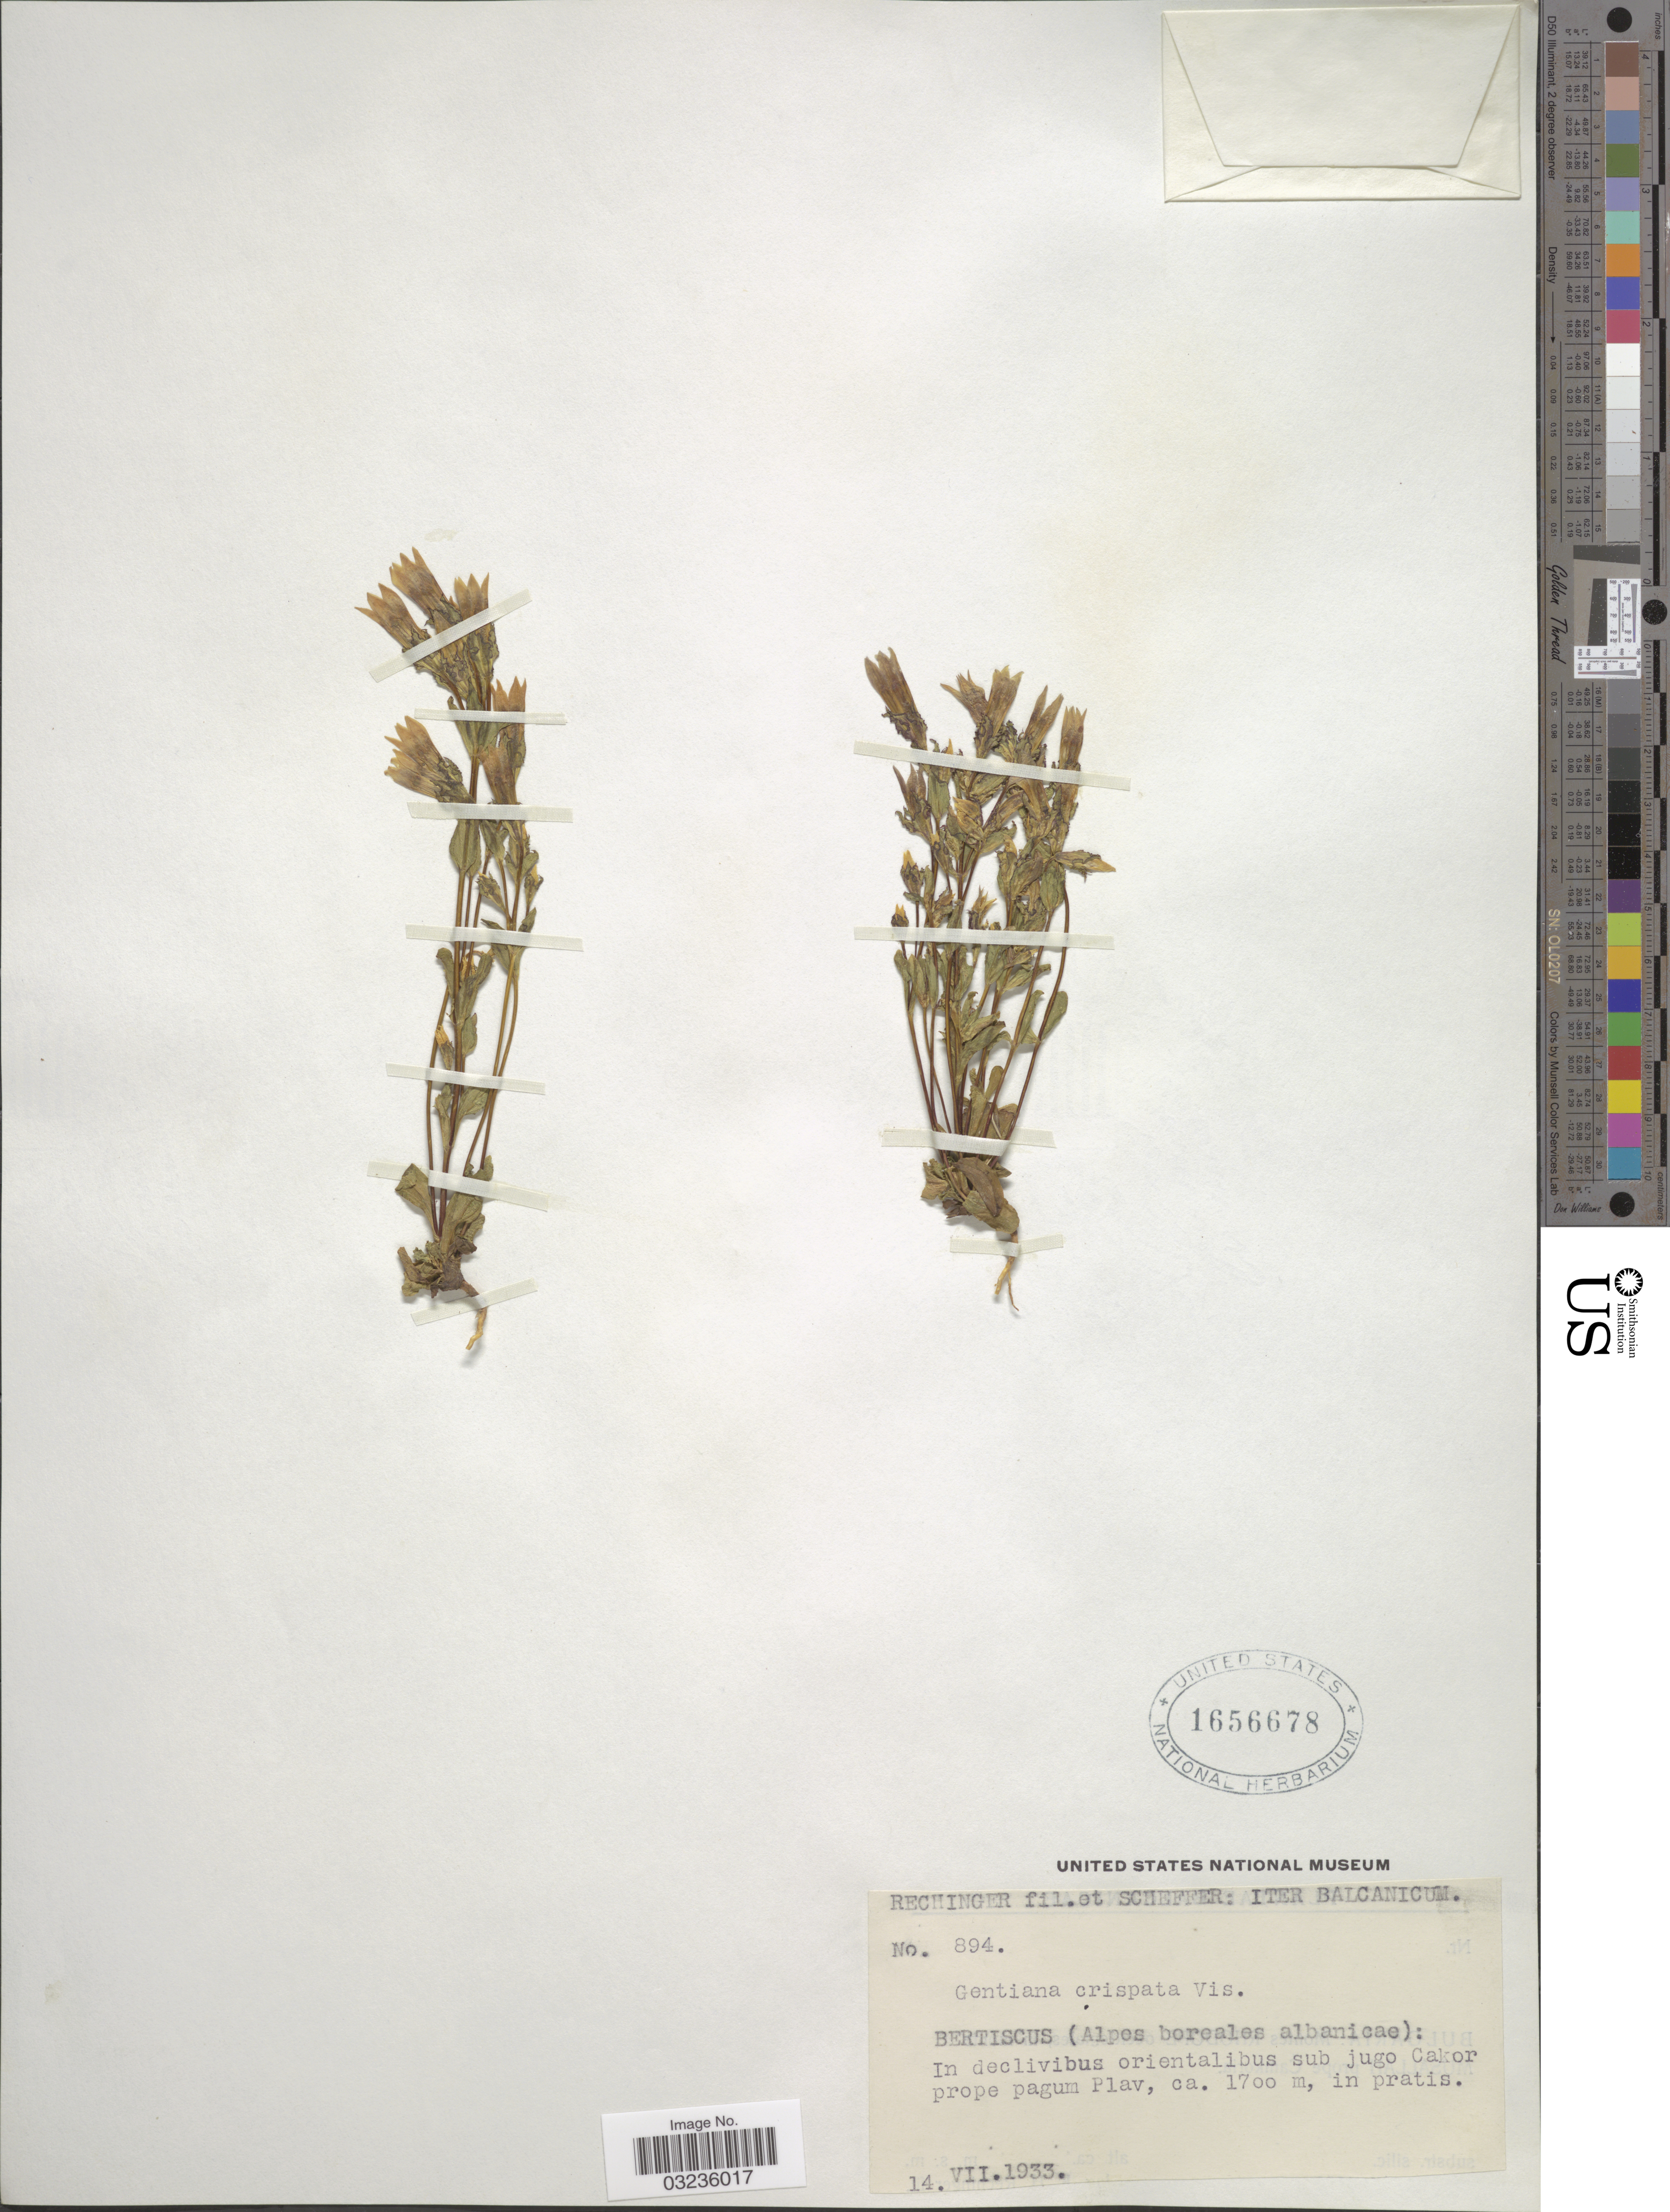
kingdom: Plantae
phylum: Tracheophyta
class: Magnoliopsida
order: Gentianales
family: Gentianaceae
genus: Gentiana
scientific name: Gentiana crispata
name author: Vis.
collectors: -- Rechinger & Scheffer, --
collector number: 894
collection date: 1933-07-14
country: Albania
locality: Bertiscus (Alpes boreales albanicae): In declivibus orientalibus sub jugo Cakor prope pagum Plav.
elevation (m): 1700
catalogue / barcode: US 1656678